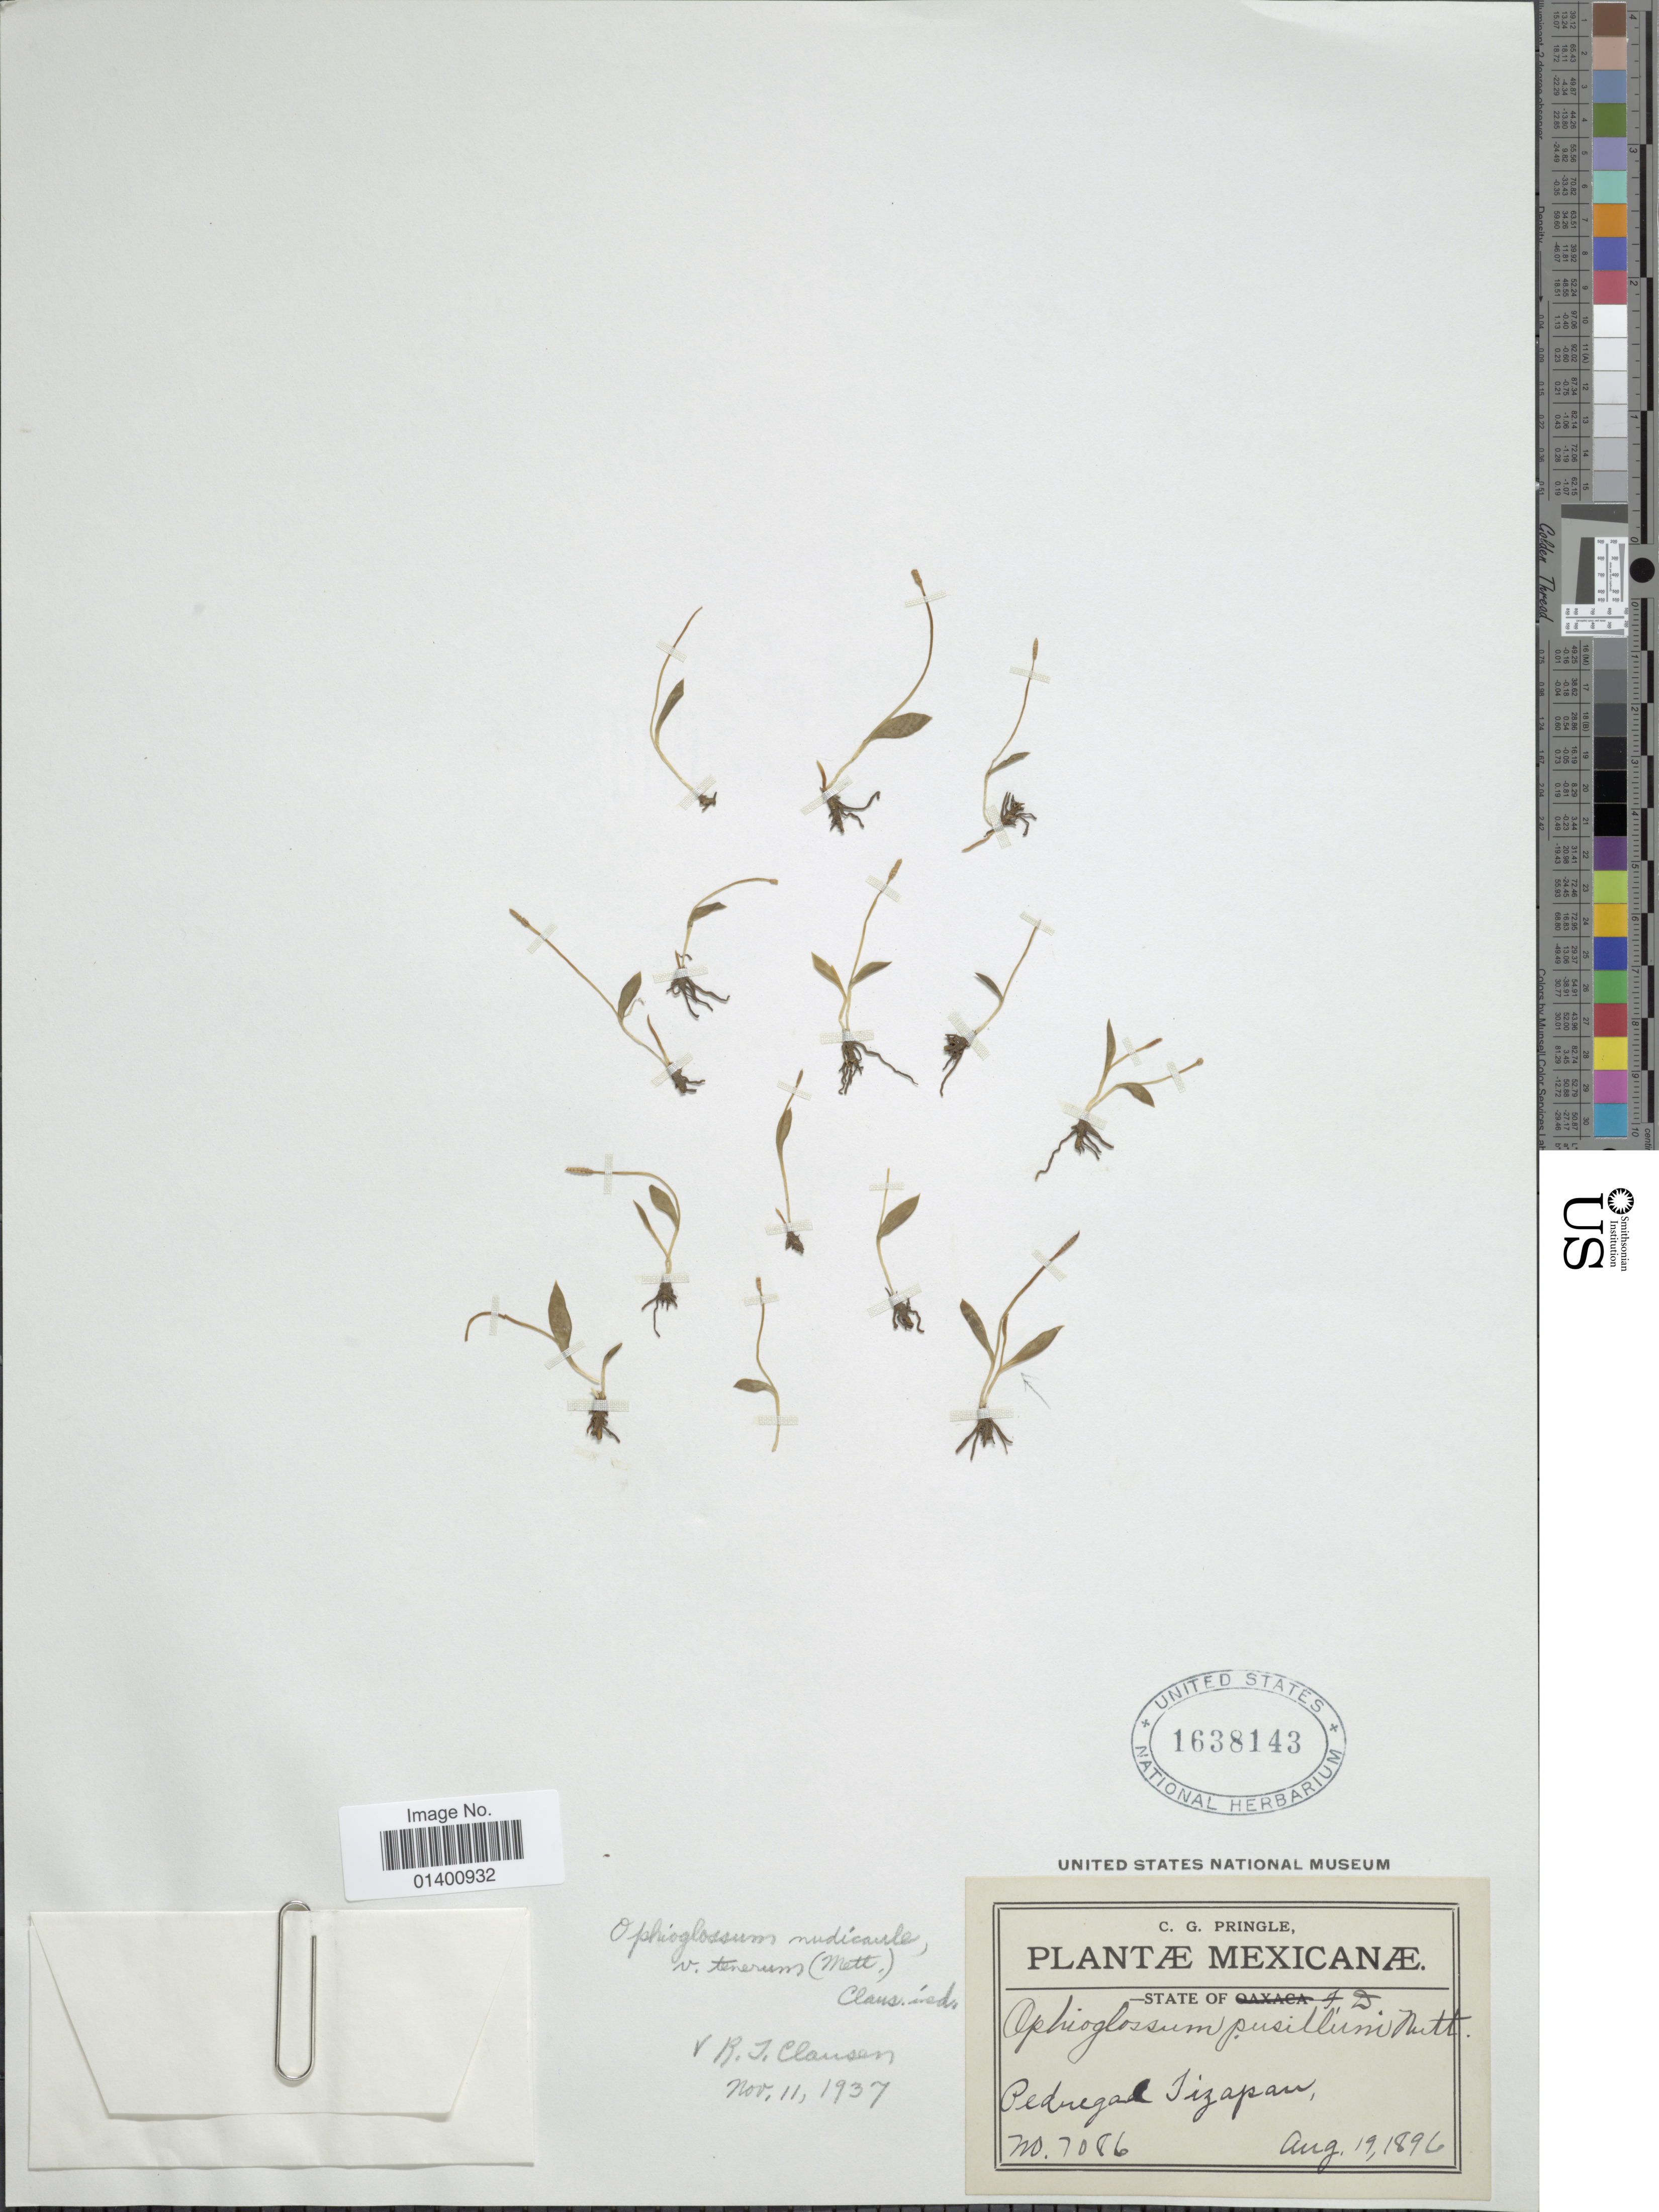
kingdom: Plantae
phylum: Tracheophyta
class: Polypodiopsida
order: Ophioglossales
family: Ophioglossaceae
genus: Ophioglossum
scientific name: Ophioglossum nudicaule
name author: L. f.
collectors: C. G. Pringle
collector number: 7086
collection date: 1896-08-19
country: Mexico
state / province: Distrito Federal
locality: Pedregal Tizapan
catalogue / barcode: US 1638143